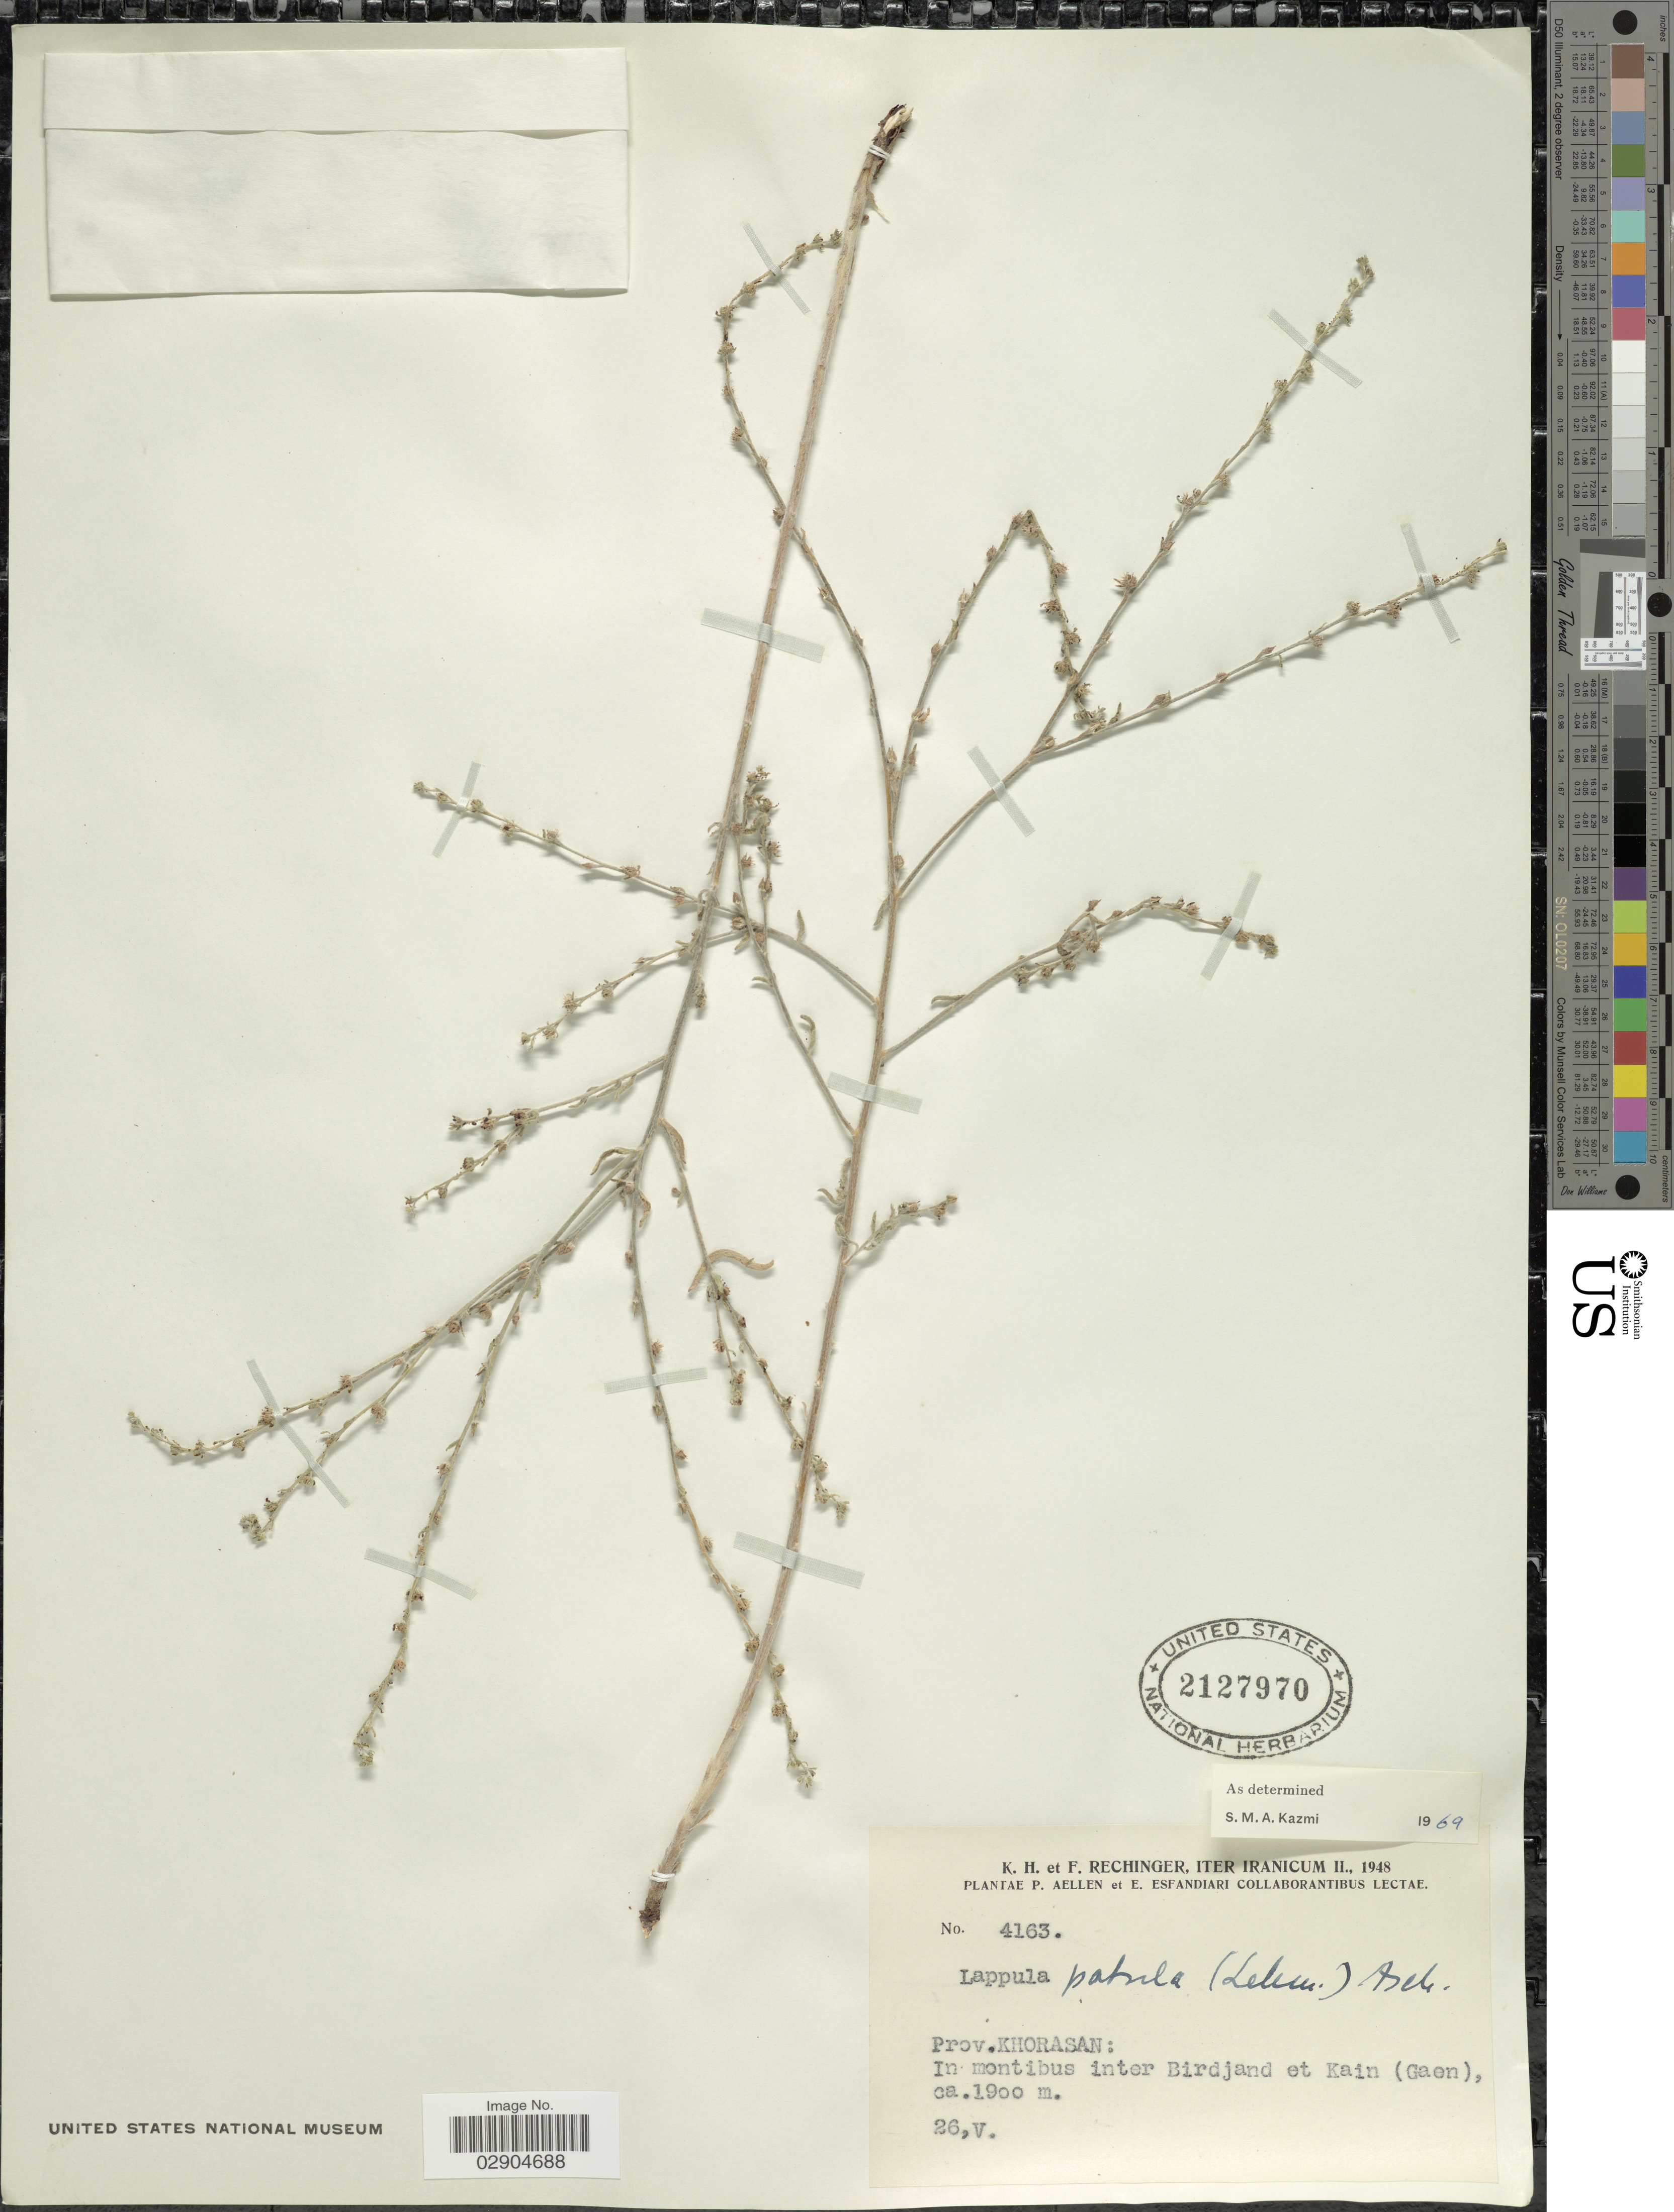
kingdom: Plantae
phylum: Tracheophyta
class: Magnoliopsida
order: Boraginales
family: Boraginaceae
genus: Lappula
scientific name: Lappula marginata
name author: (M. Bieb.) Gürke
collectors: K. H. Rechinger & F. Rechinger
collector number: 4163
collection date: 1948-05-26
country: Iran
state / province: Khorasan [obsolete]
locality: Prov. Khorasan: In montibus inter Birdjand et Kain (Gaen).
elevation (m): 1900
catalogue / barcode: US 2127970